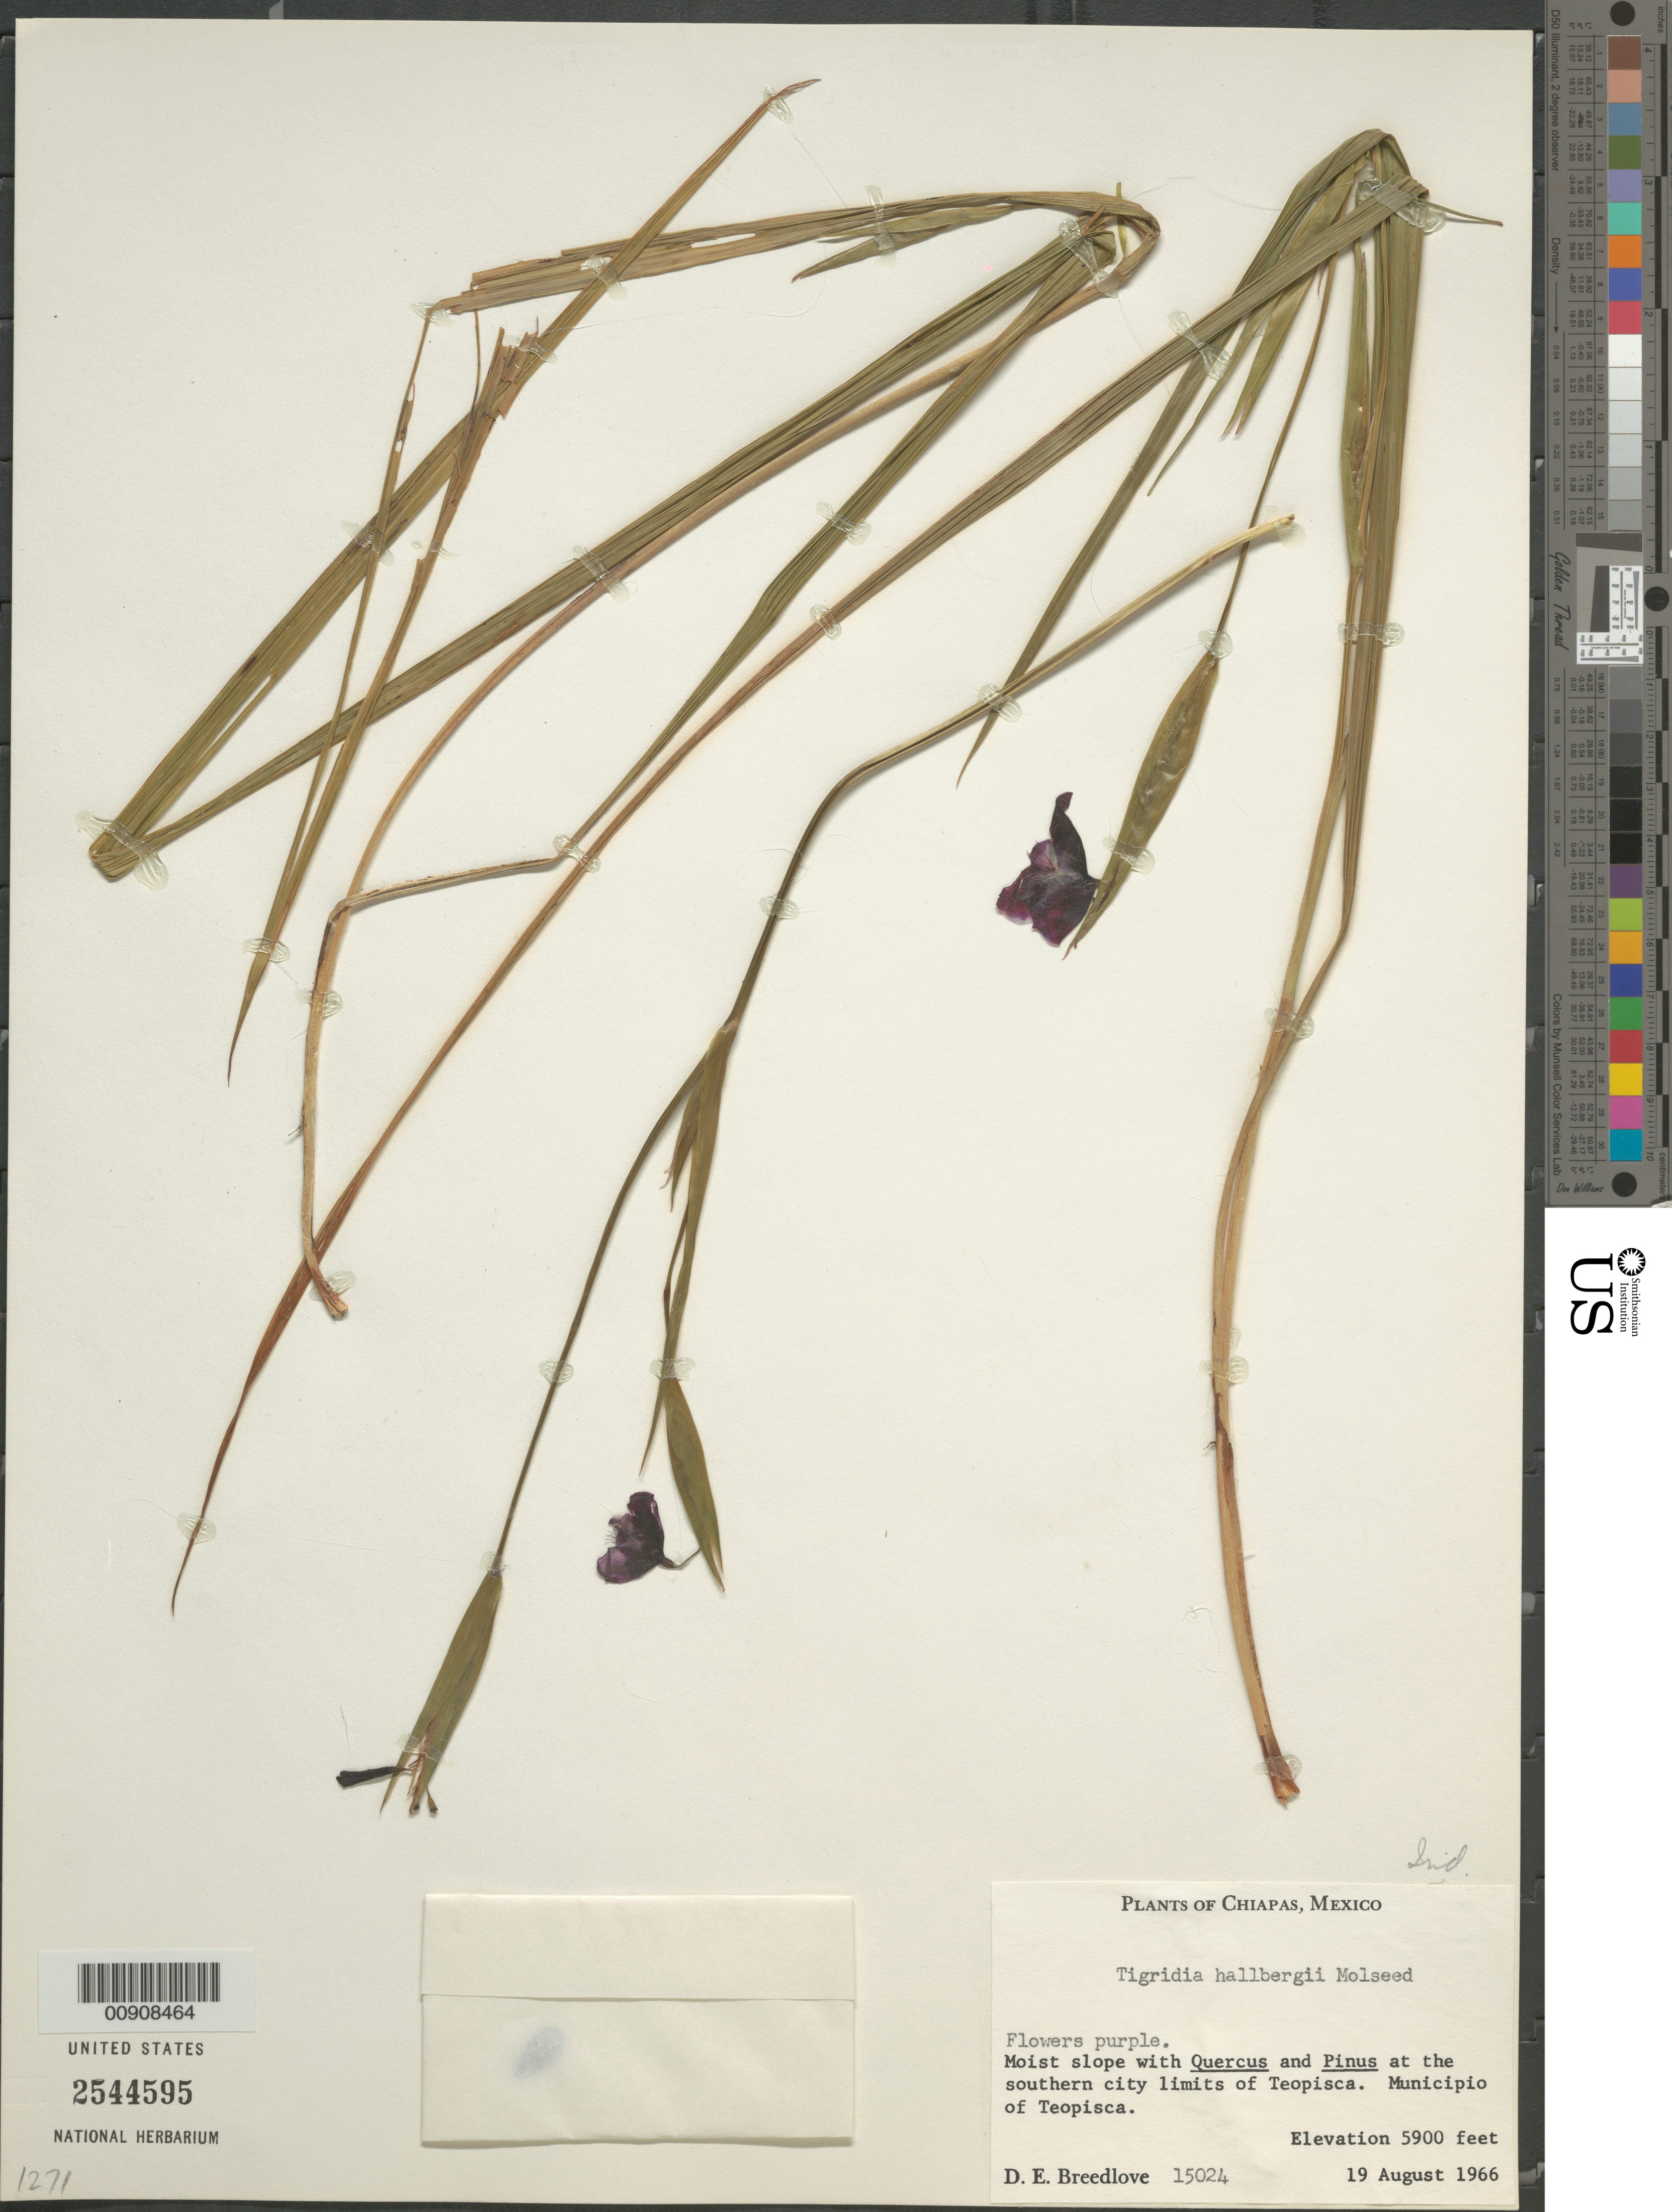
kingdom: Plantae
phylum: Tracheophyta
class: Liliopsida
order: Asparagales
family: Iridaceae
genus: Tigridia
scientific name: Tigridia hallbergii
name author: Molseed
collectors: D. E. Breedlove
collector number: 15024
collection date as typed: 19 Aug 1966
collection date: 1966-08-19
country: Mexico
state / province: Chiapas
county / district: Teopisca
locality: At the southern city limits of Teopisca, Municipio of Teopisca, Chiapas.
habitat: Moist slope with Quercus and Pinus.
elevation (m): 1798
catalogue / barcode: US 2544595